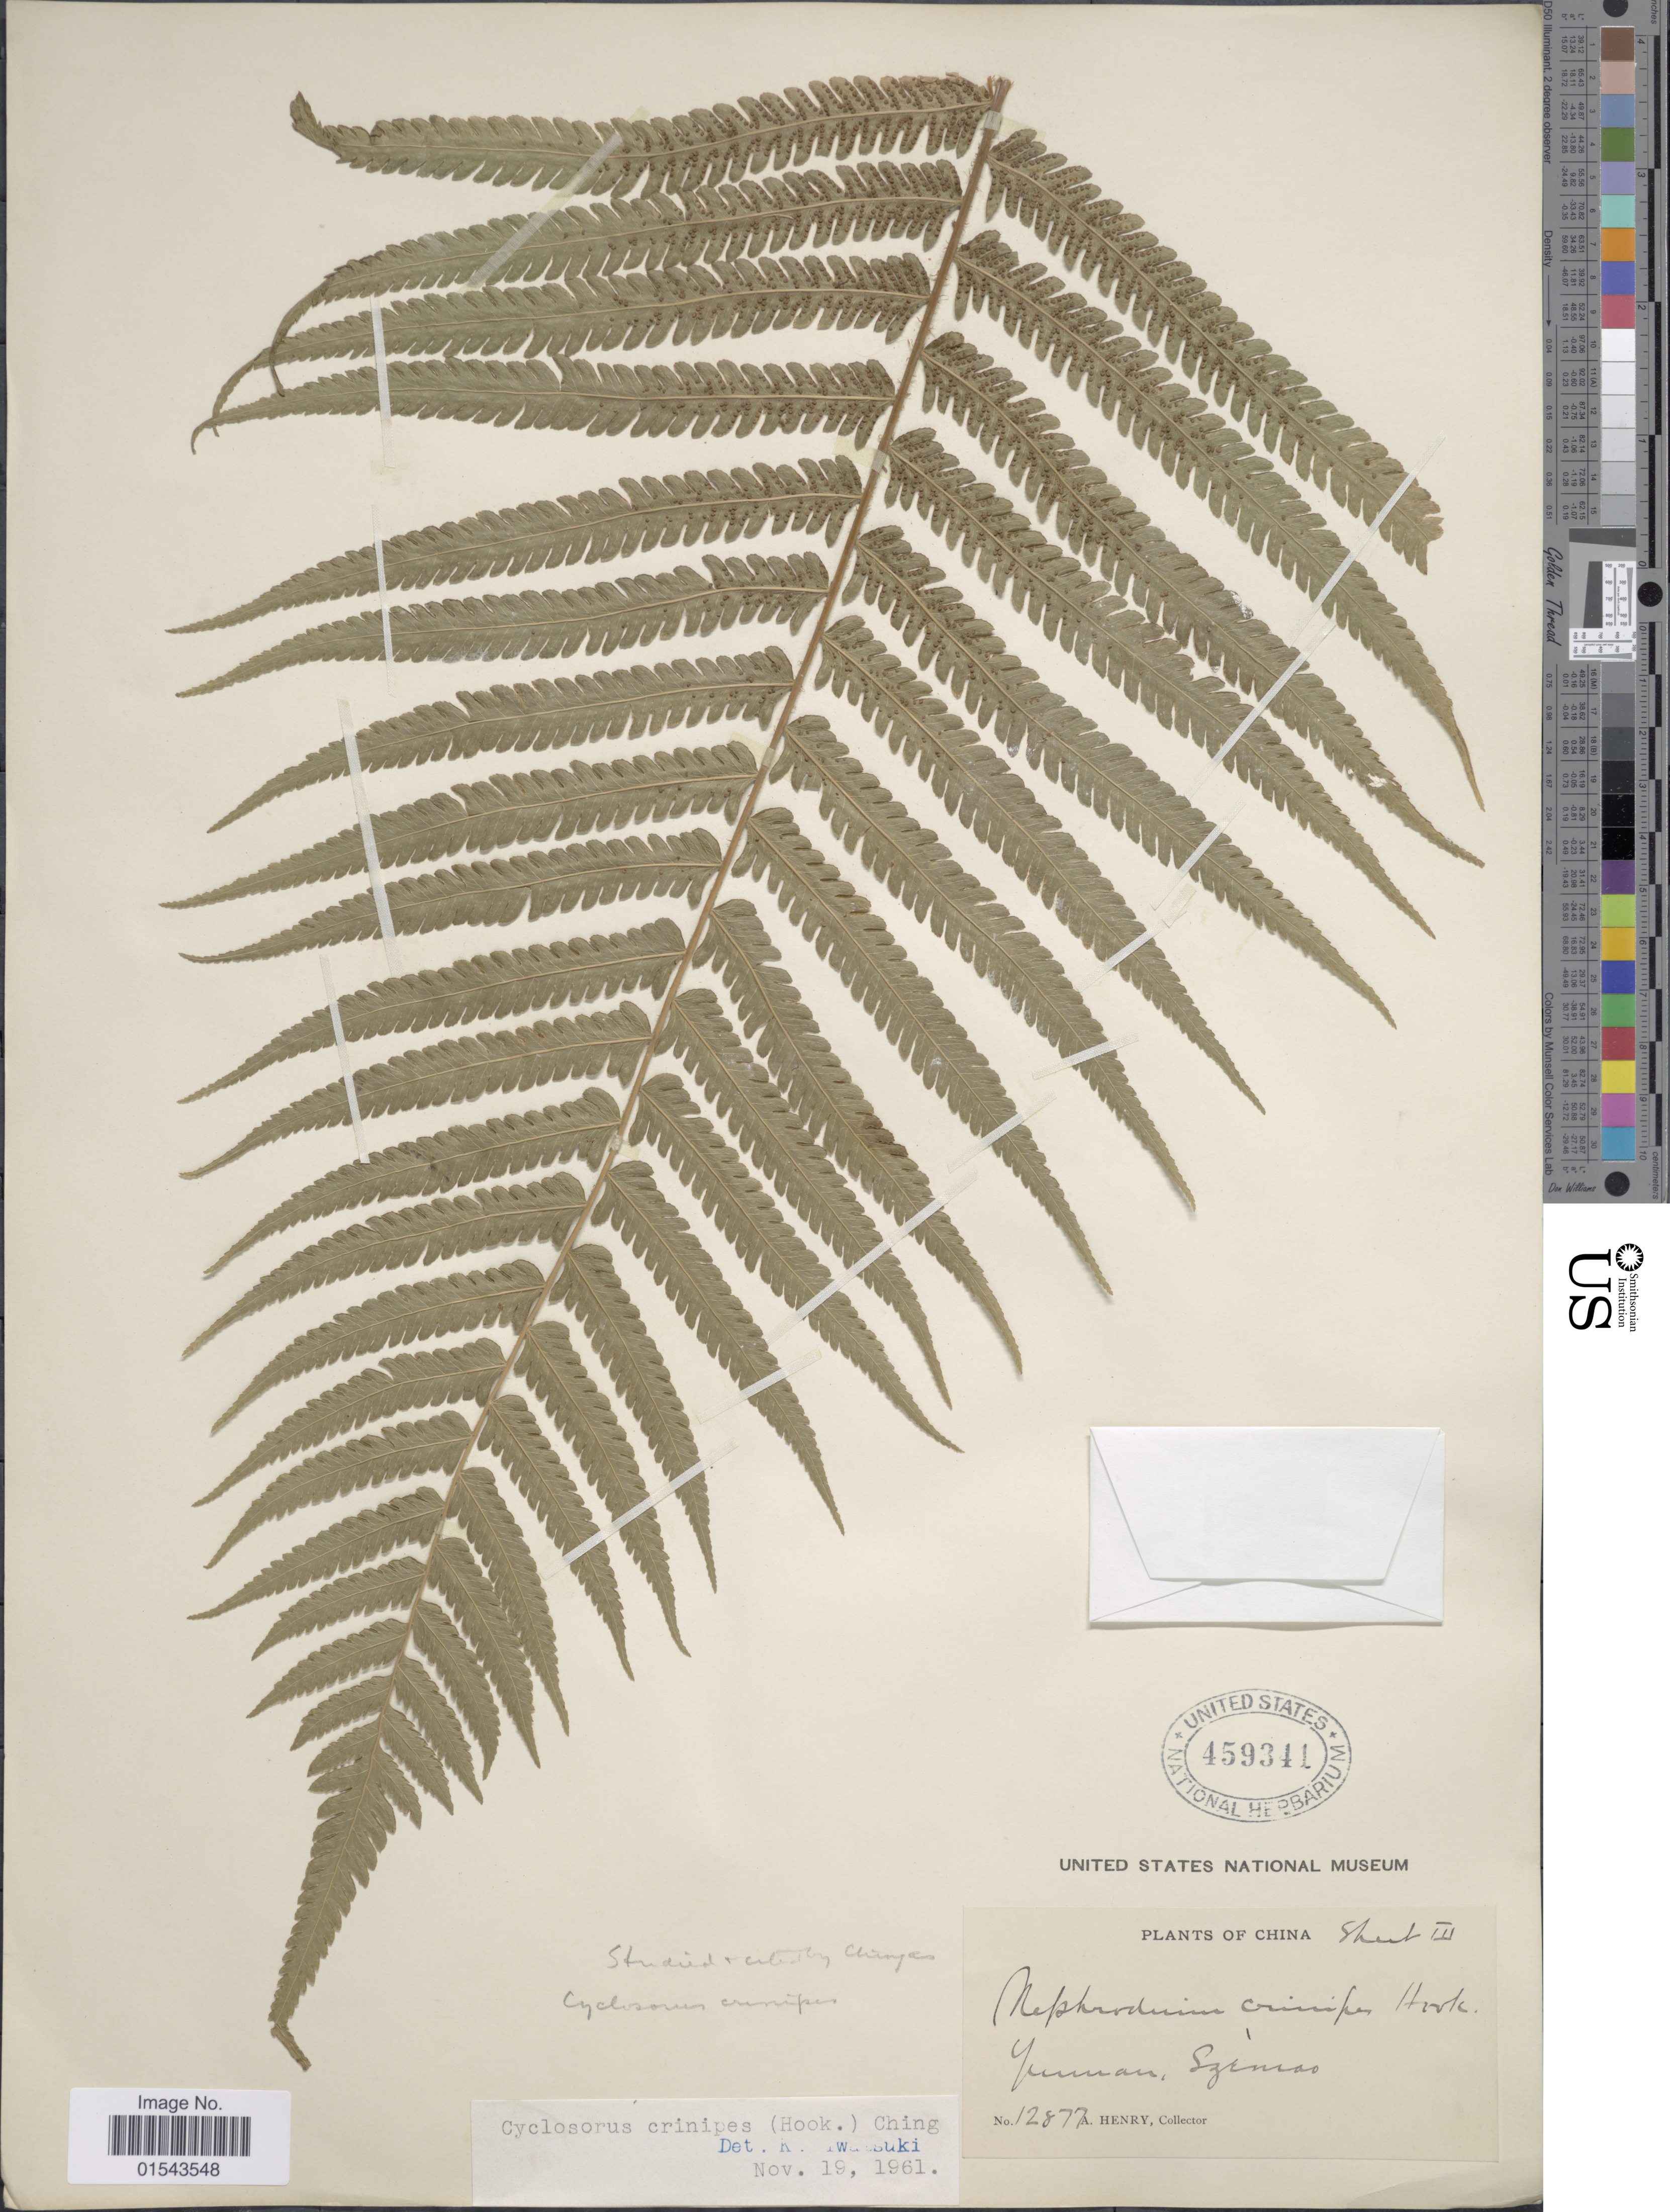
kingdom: Plantae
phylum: Tracheophyta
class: Polypodiopsida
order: Polypodiales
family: Thelypteridaceae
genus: Christella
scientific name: Christella crinipes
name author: (Hook.) Holttum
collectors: A. Henry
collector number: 12877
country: China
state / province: Yunnan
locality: Szemao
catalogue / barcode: US 459341